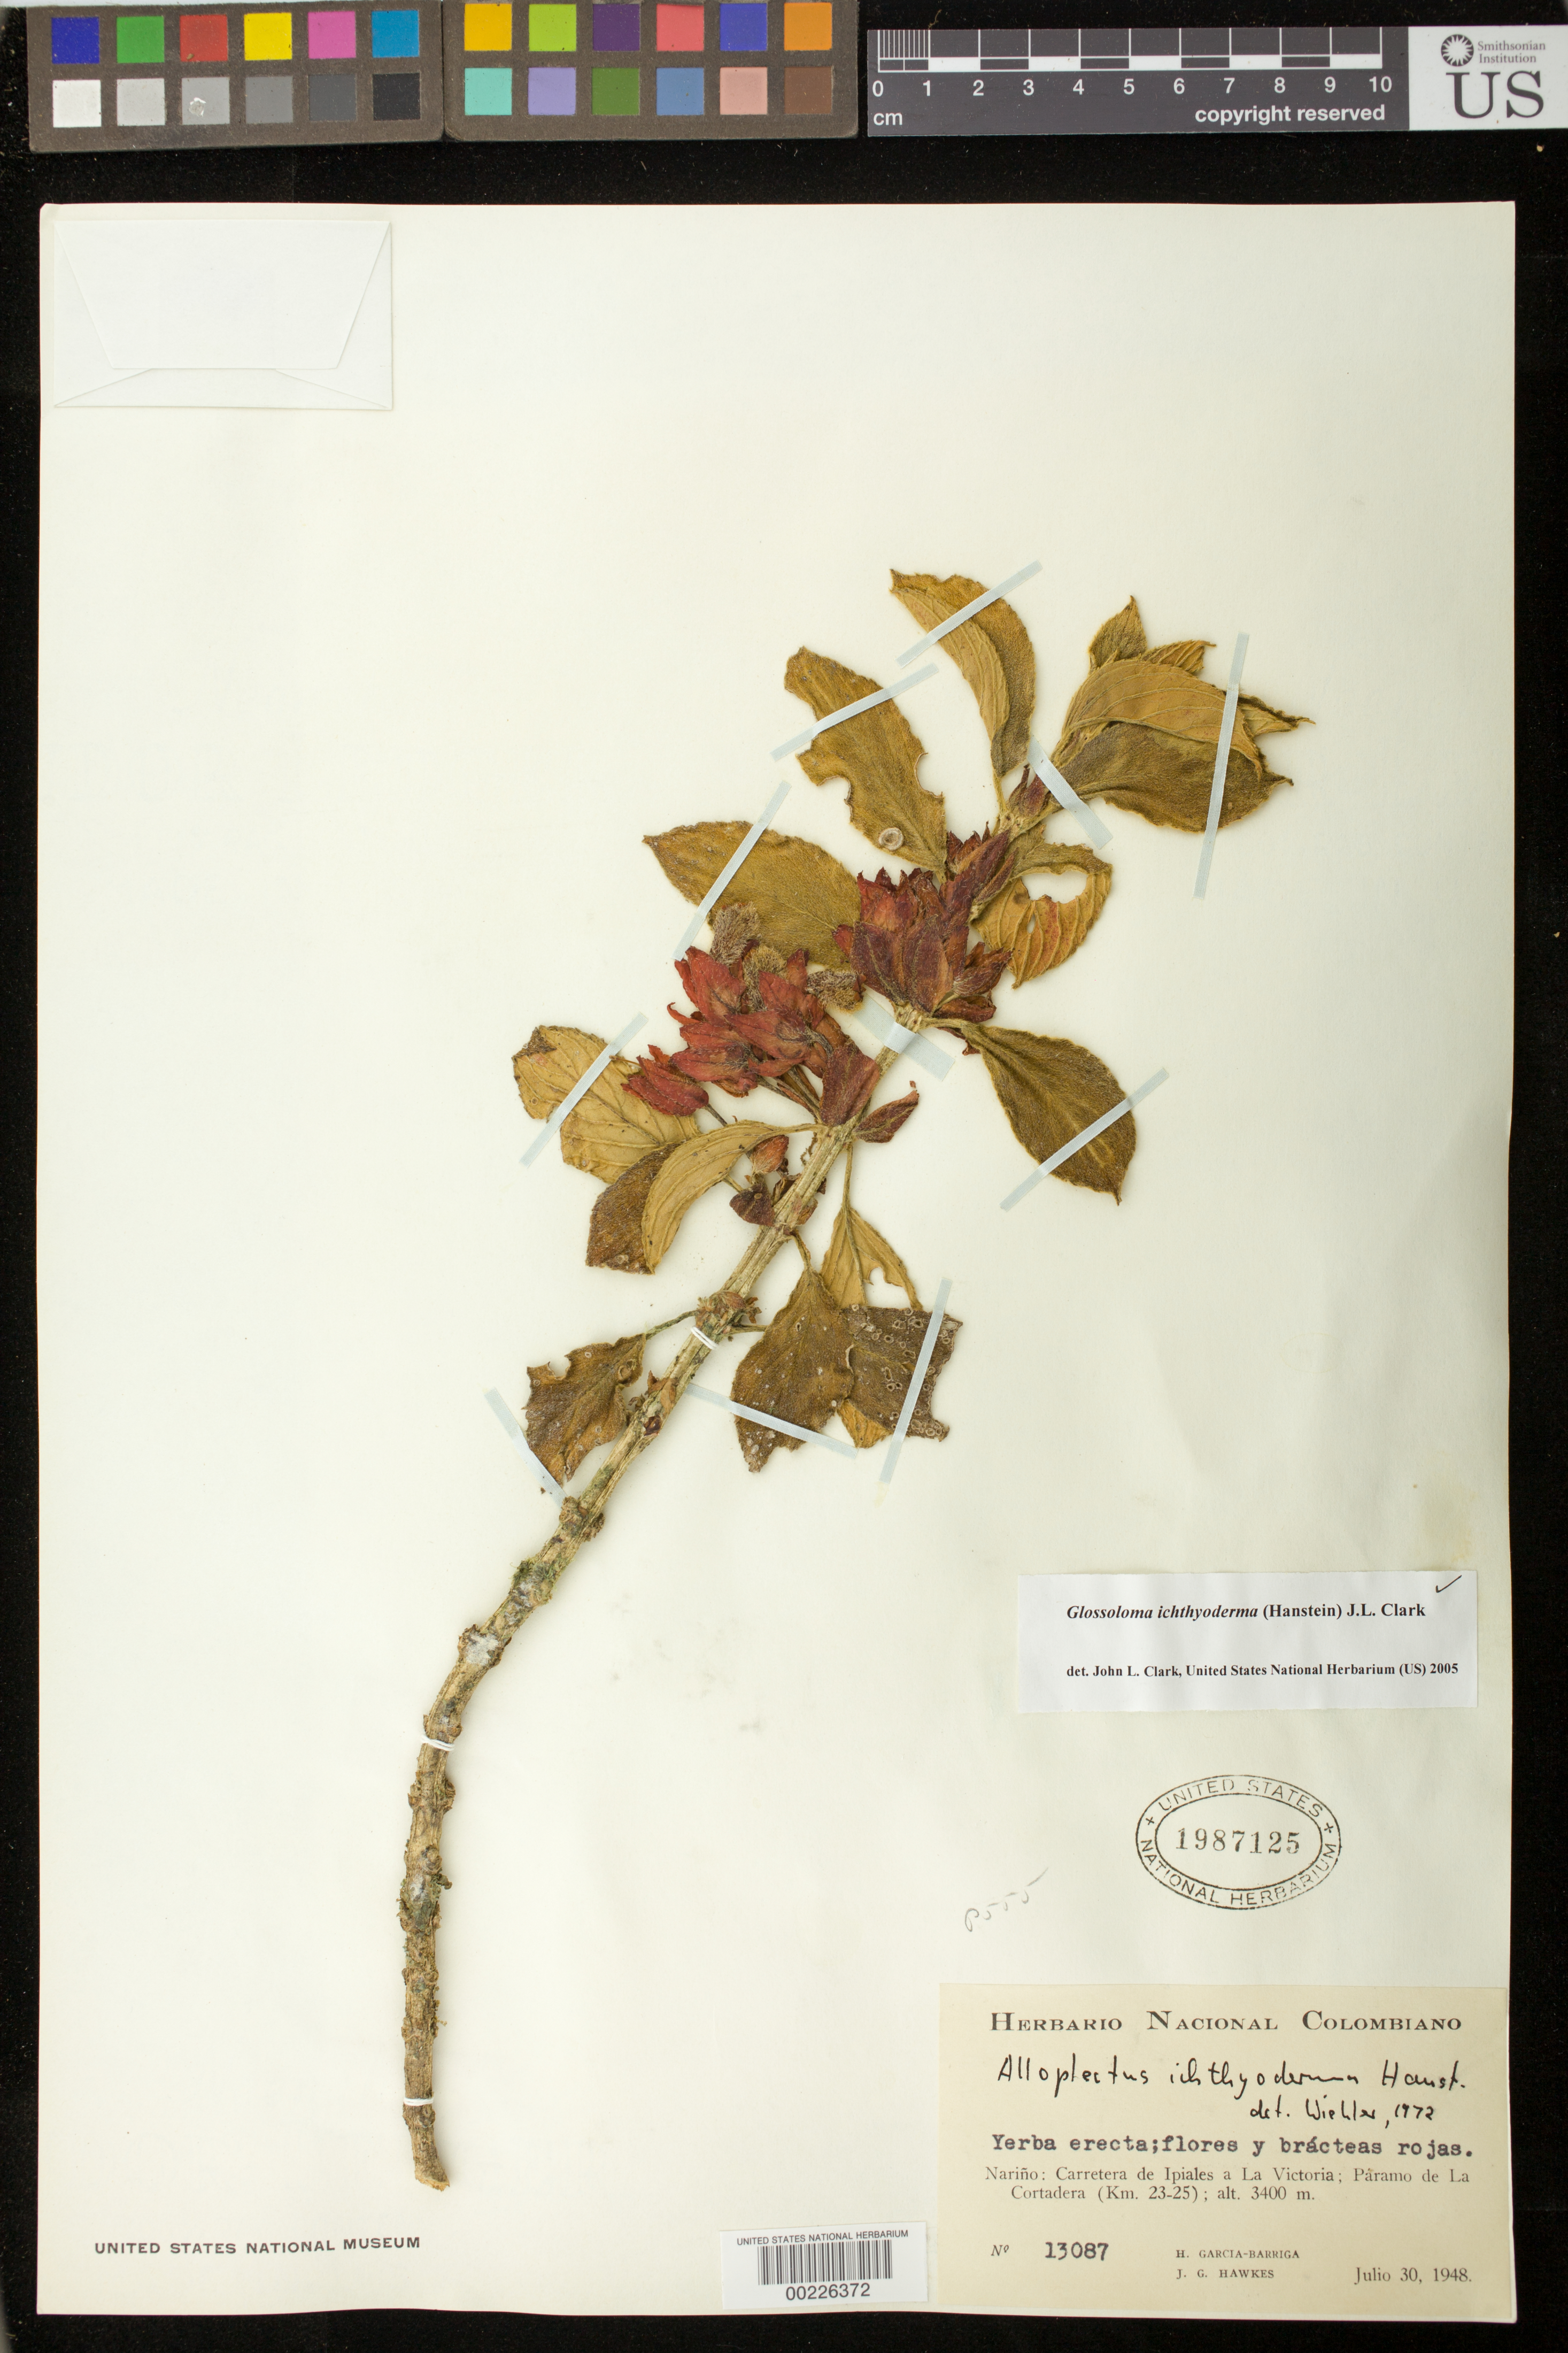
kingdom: Plantae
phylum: Tracheophyta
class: Magnoliopsida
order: Lamiales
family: Gesneriaceae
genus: Glossoloma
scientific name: Glossoloma ichthyoderma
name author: (Hanst.) J.L. Clark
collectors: H. García Barriga & J. Hawkes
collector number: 13087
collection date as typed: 30 Jul 1948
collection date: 1948-07-30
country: Colombia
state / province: Nariño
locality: Highway from Ipiales to La Victoria, Paramo de la cortadera (km 23-25)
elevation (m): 3400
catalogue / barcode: US 1987125